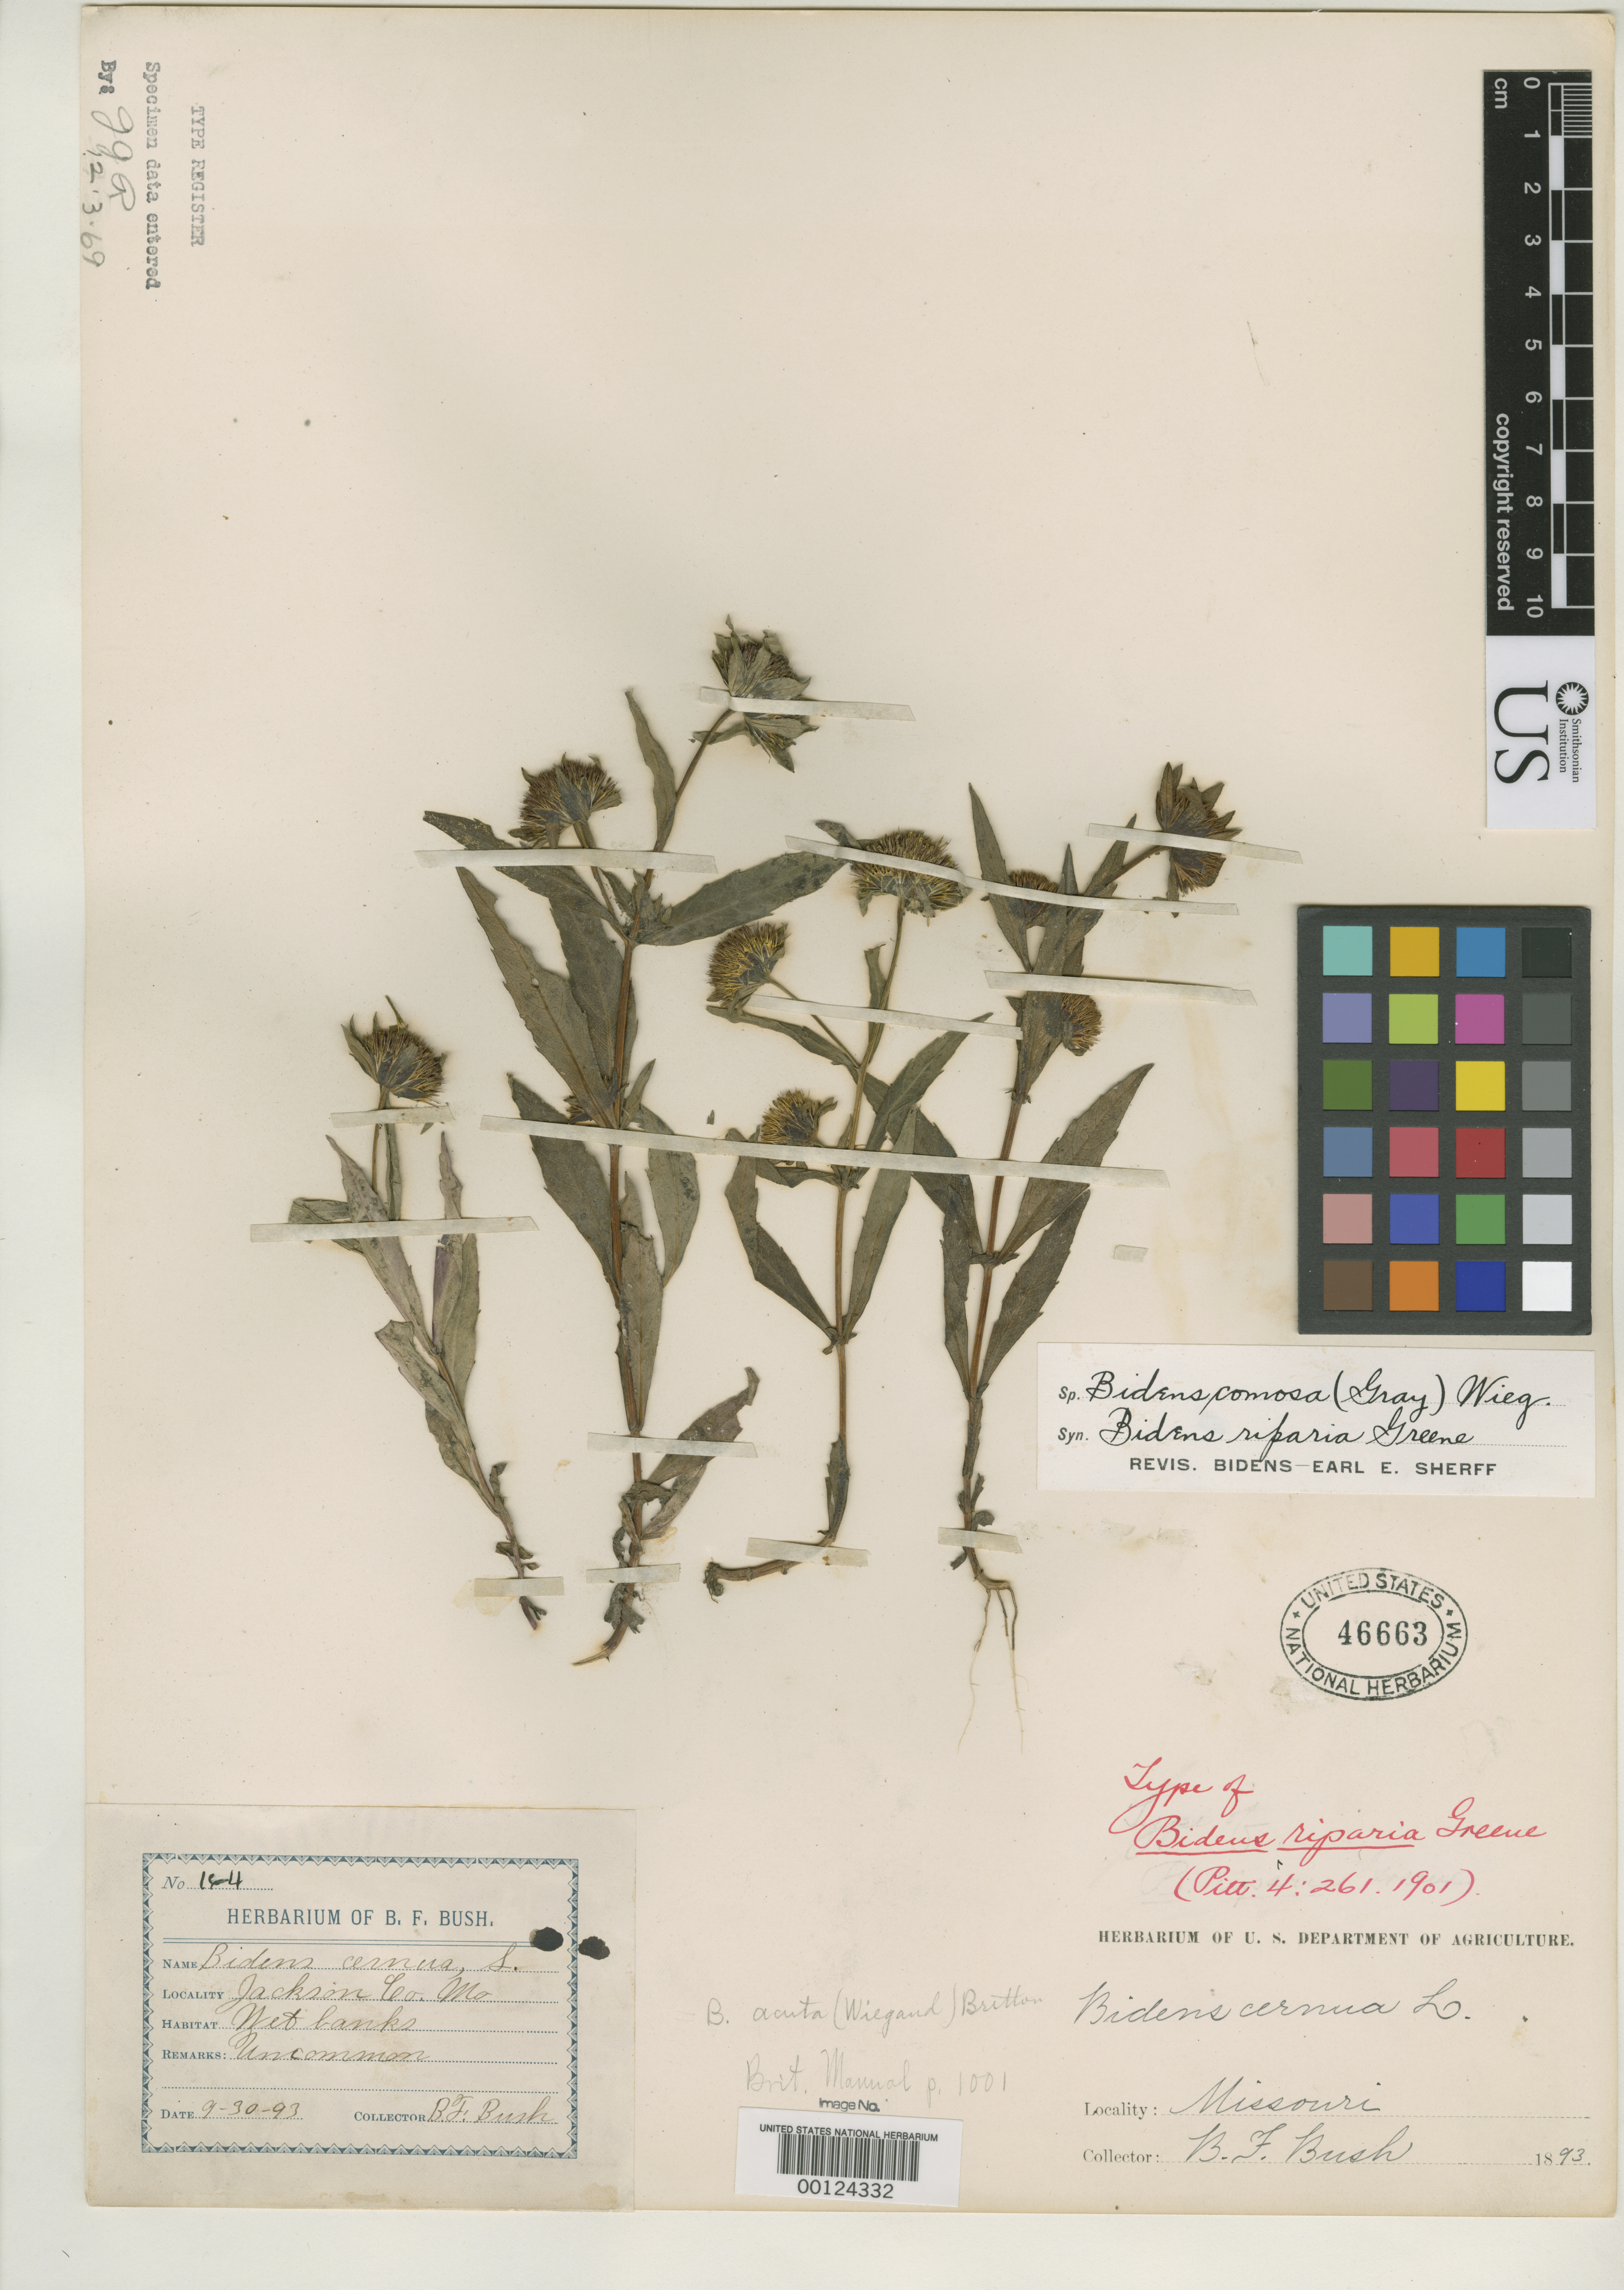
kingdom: Plantae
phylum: Tracheophyta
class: Magnoliopsida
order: Asterales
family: Asteraceae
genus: Bidens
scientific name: Bidens riparia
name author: Greene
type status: Isotype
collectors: B. F. Bush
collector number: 164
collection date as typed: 30 Sep 1893 to 30 Oct 1893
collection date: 1893-09-30/1893-10-30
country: United States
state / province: Missouri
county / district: Jackson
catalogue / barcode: US 46663